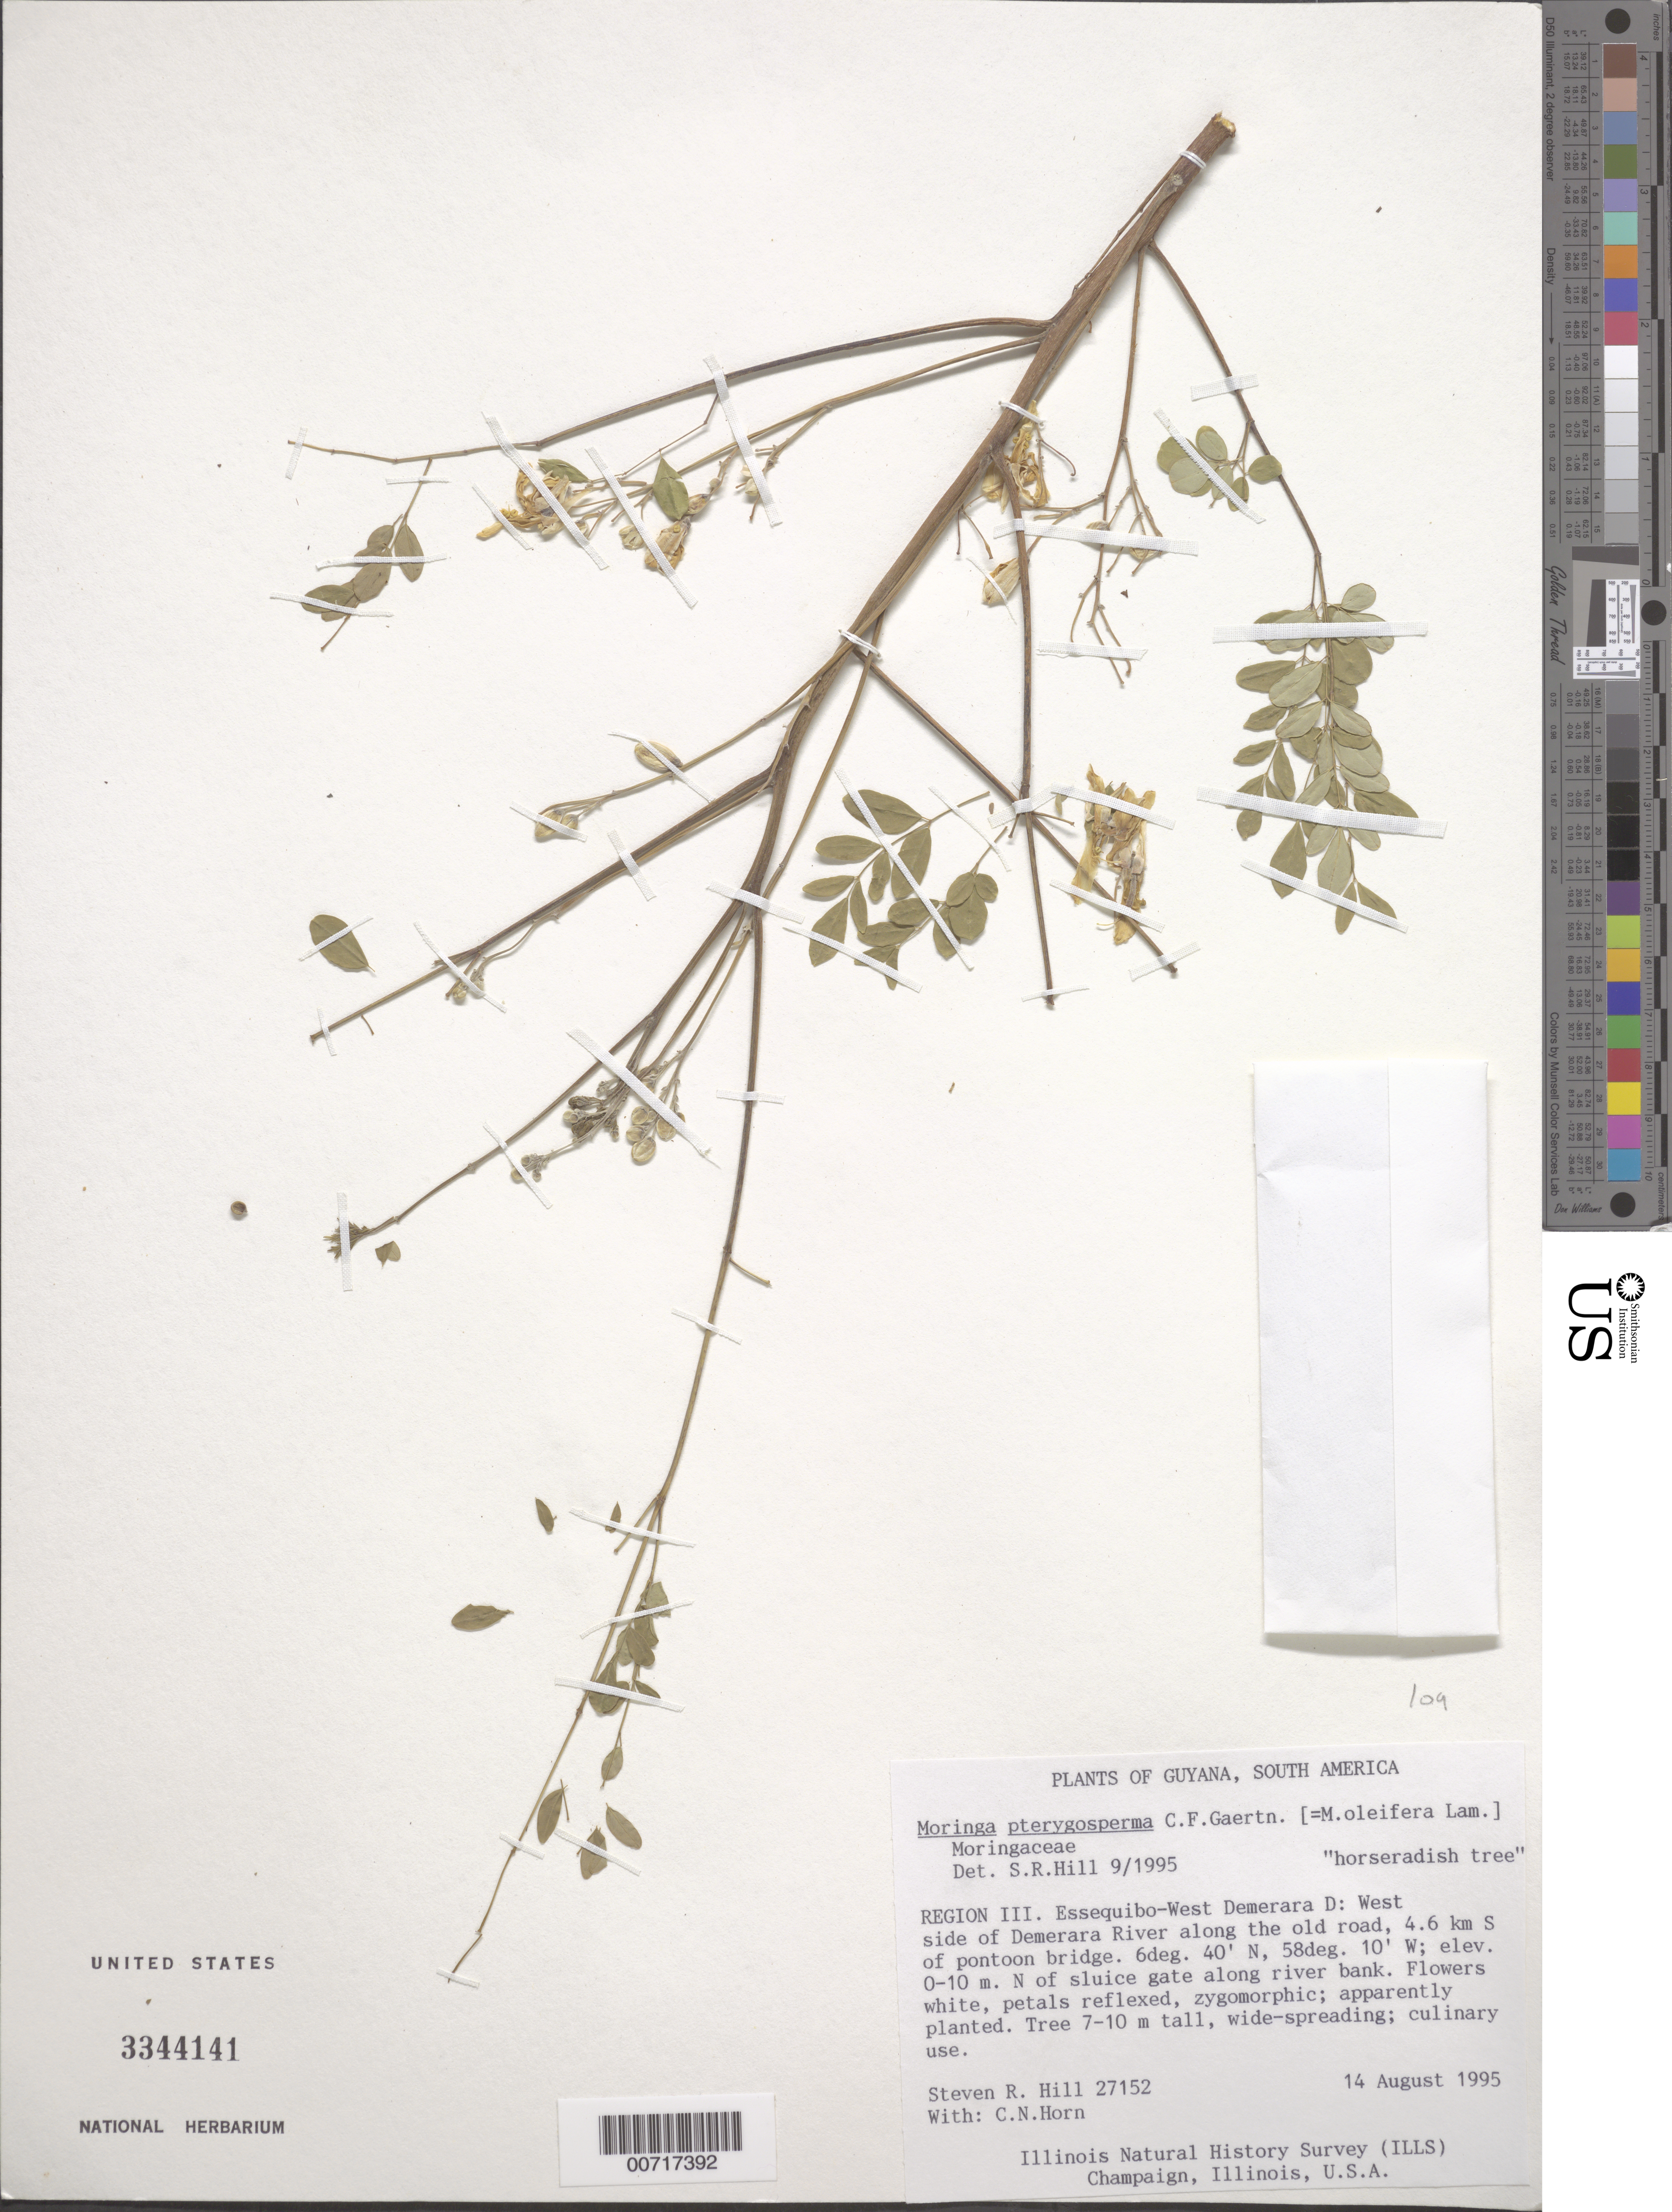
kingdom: Plantae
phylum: Tracheophyta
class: Magnoliopsida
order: Brassicales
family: Moringaceae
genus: Moringa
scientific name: Moringa pterygosperma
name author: Gaertn.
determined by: Hill, Steven R.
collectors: S. R. Hill & C. N. Horn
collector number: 27152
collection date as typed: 14-Aug-95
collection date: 1995-08-14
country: Guyana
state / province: Essequibo Isl-W. Demerara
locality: Demerara R., W side along old road, 4.6 km S of pontoon bridge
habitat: Riverbank, along old road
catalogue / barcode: US 3344141